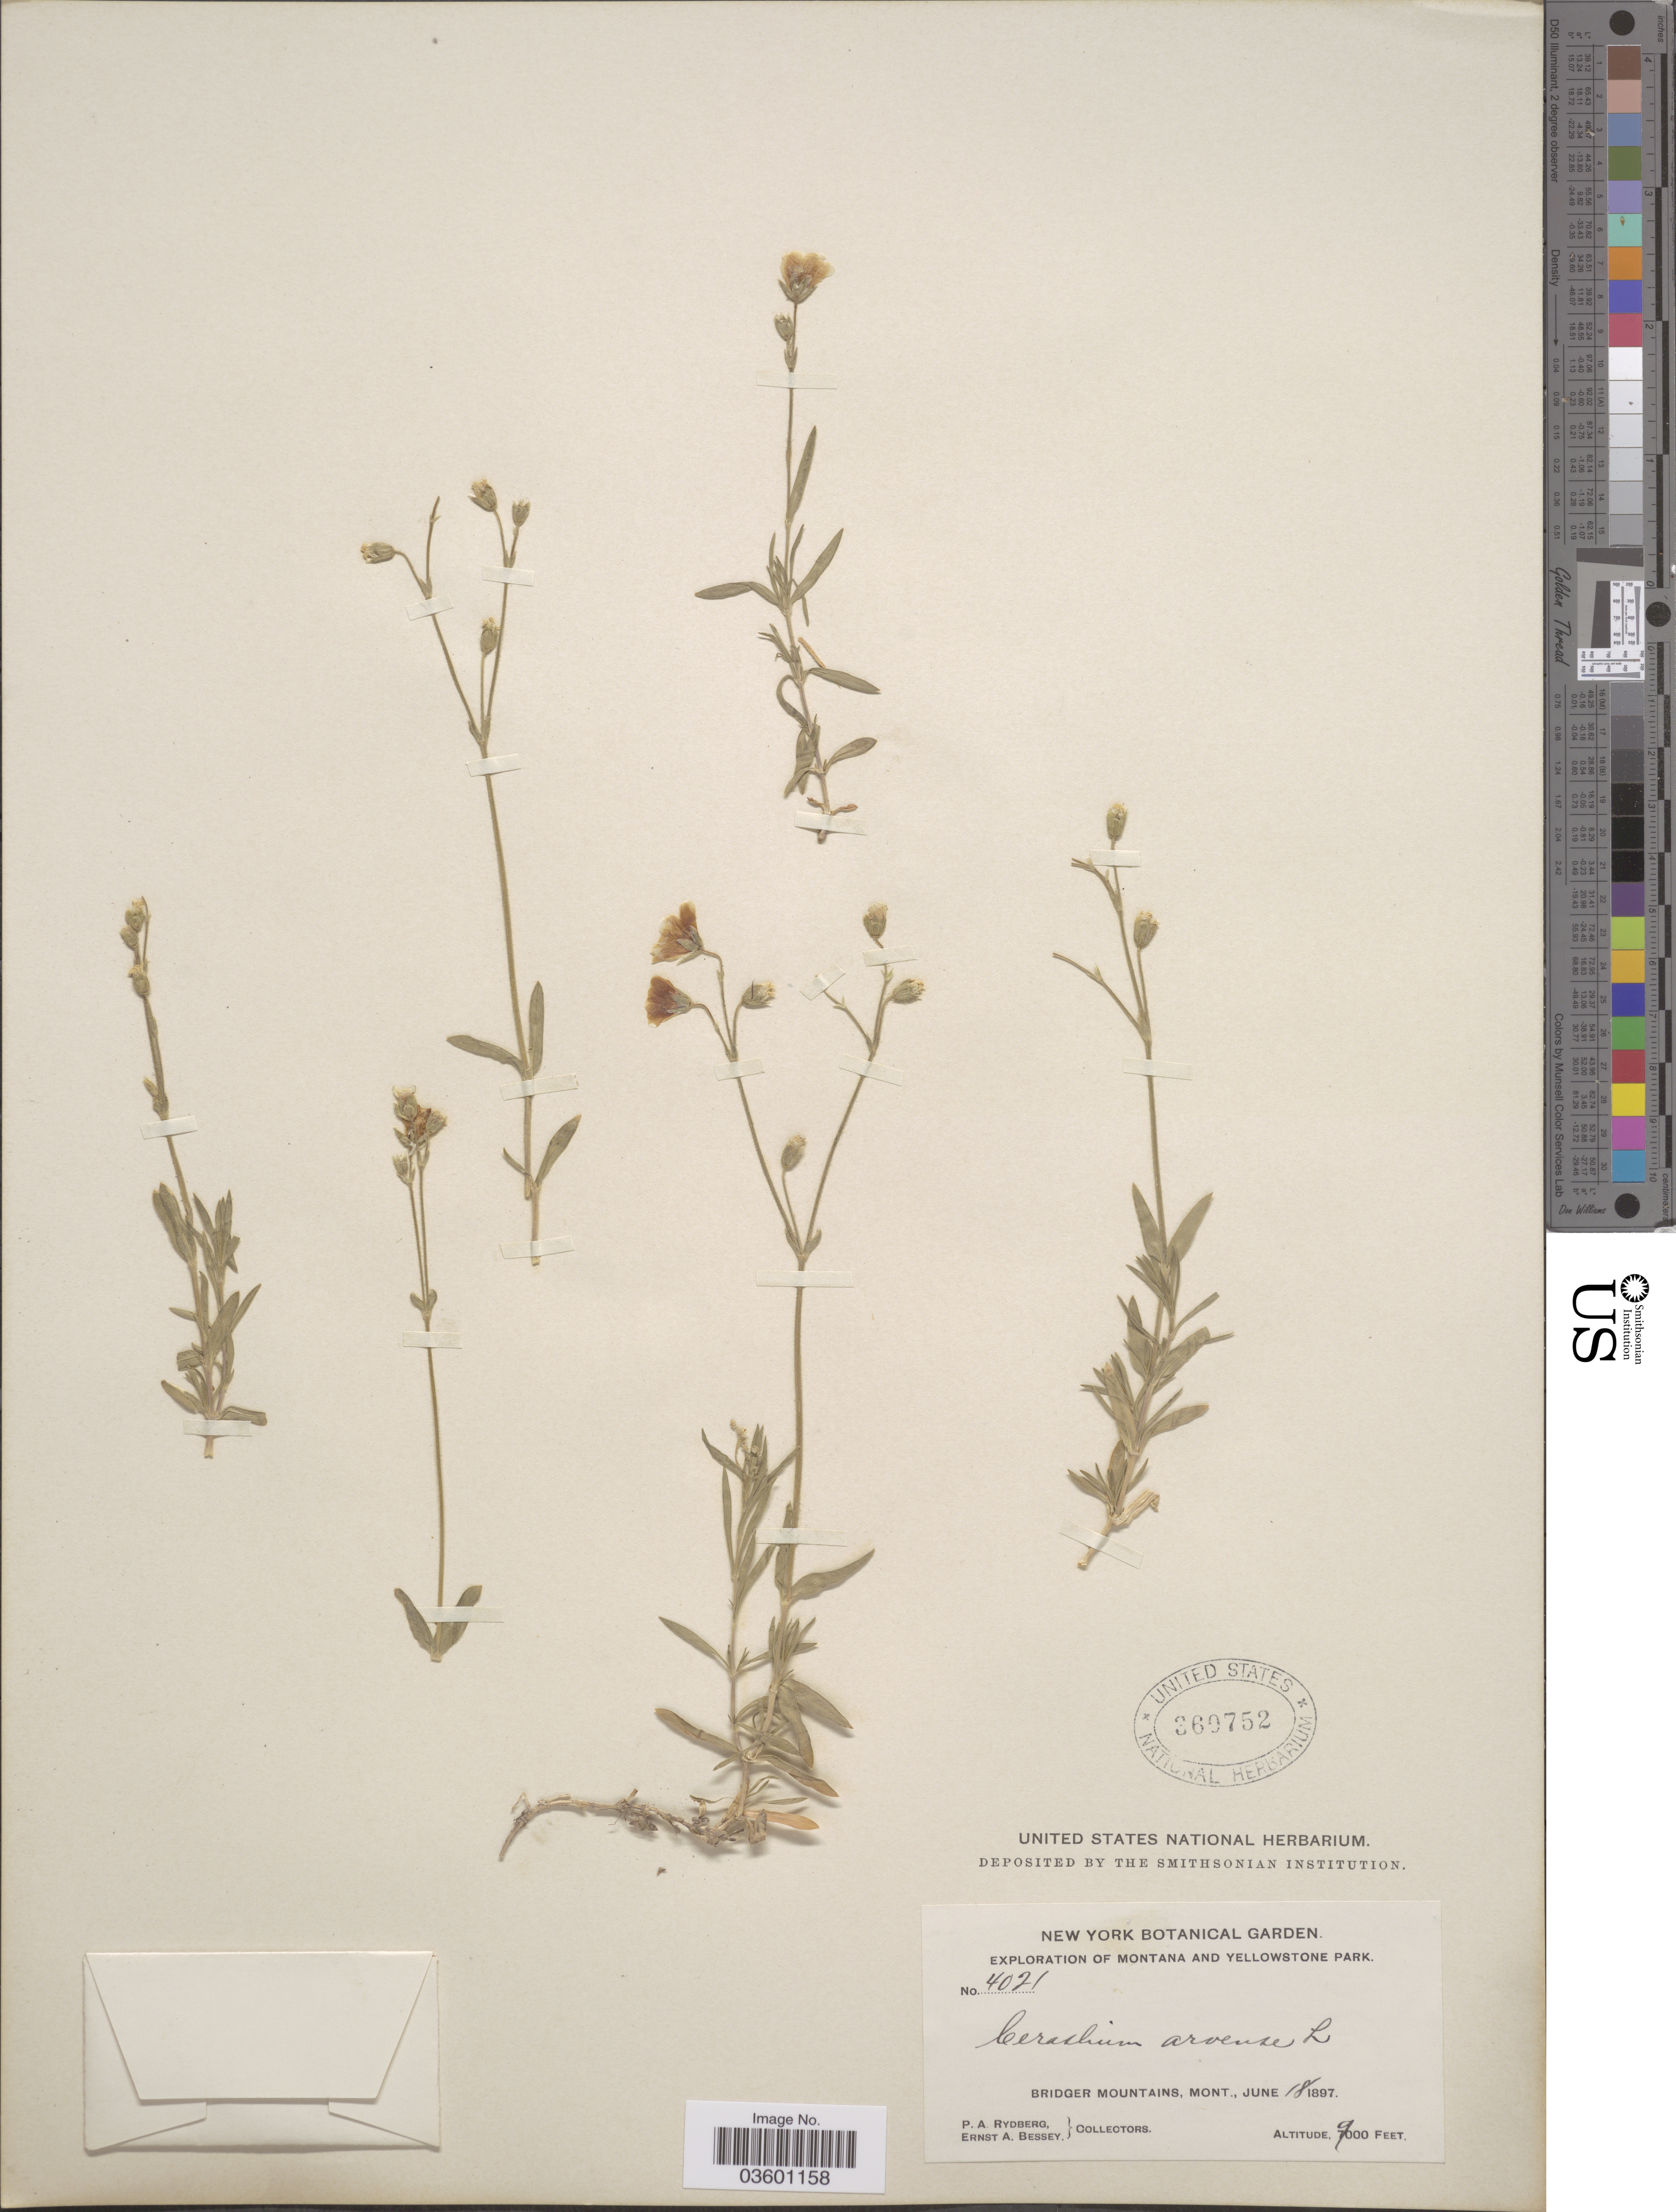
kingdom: Plantae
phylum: Tracheophyta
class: Magnoliopsida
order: Caryophyllales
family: Caryophyllaceae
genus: Cerastium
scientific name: Cerastium arvense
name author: L.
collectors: P. A. Rydberg & E. A. Bessey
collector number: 4021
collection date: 1897-06-18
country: United States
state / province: Montana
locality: Yellowstone Park. Bridger Mountains.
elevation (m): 2743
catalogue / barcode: US 360752